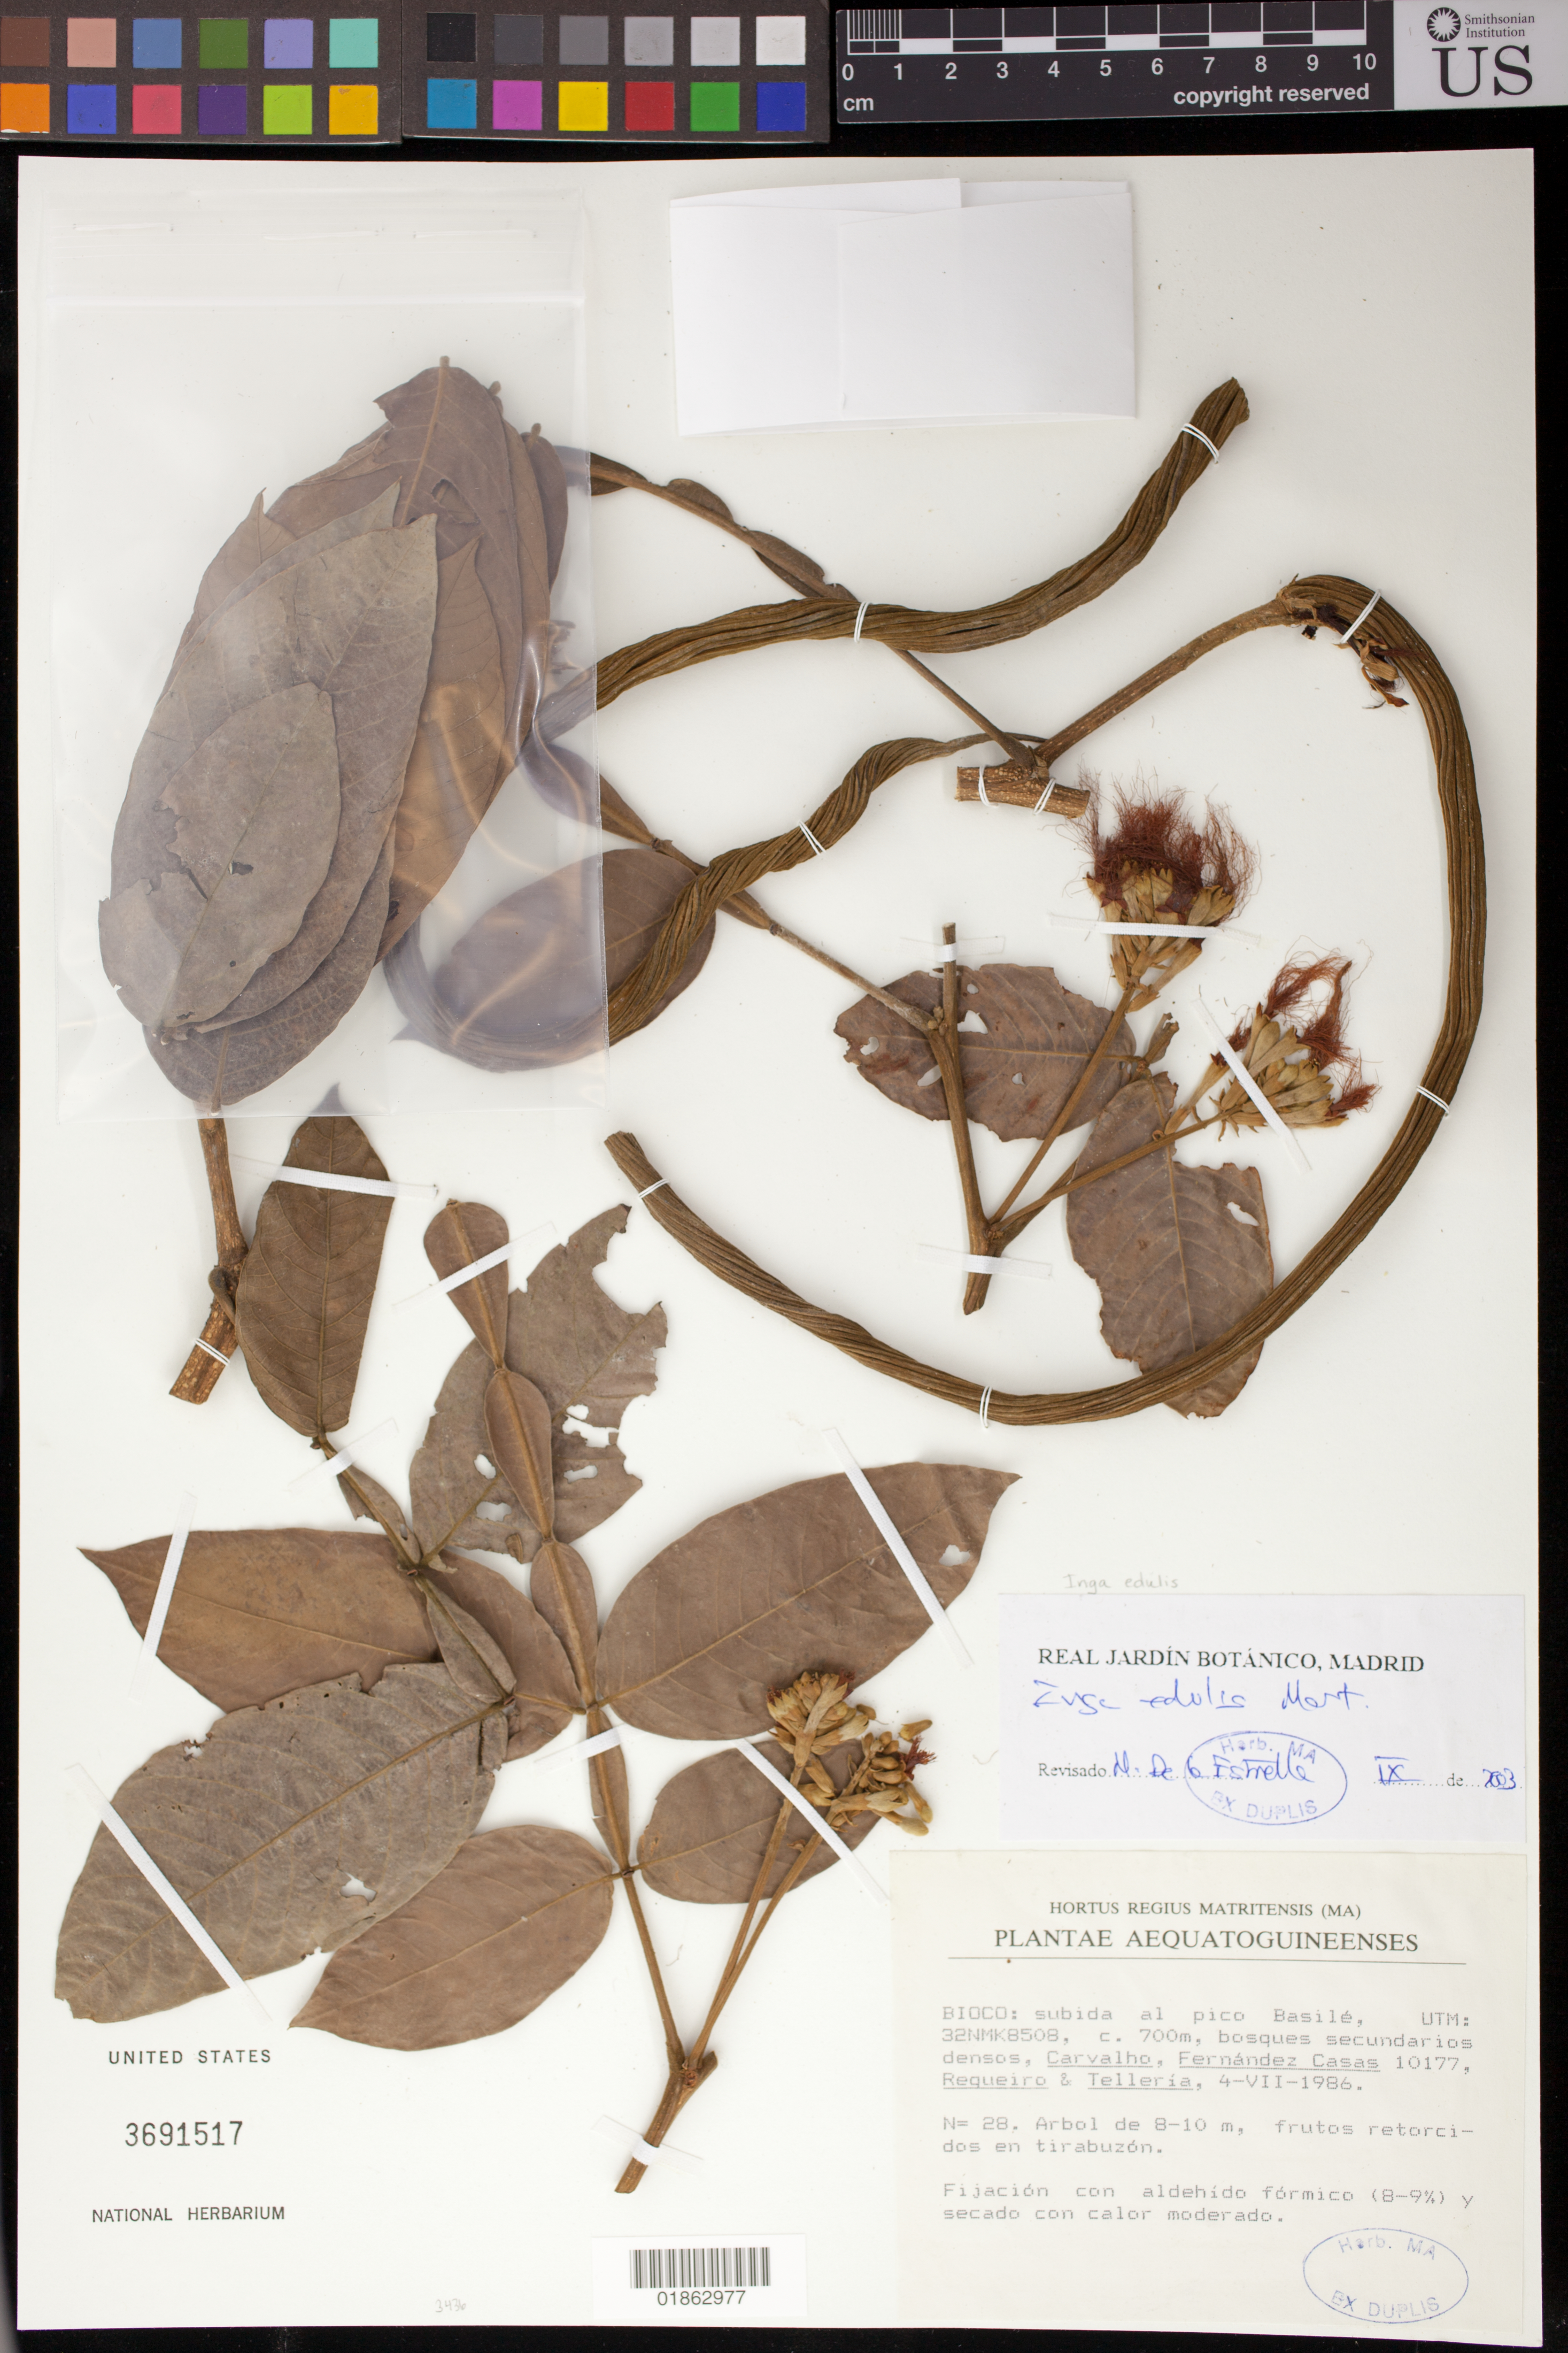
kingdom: Plantae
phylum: Tracheophyta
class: Magnoliopsida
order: Fabales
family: Fabaceae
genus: Inga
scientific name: Inga edulis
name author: Mart.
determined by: de la Estrella, M.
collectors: Carvalho, --, F. J. Fernández Casas, A. Regueiro & T. Telleria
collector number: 10177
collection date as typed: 4-VII-1986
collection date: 1986-07-04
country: Equatorial Guinea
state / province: Bioko Norte / Bioko Sur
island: Bioko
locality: Bioco: subida al pico Basile, UTM:32NMK8508.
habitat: Bosques secundarios densos.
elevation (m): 700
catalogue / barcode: US 3691517